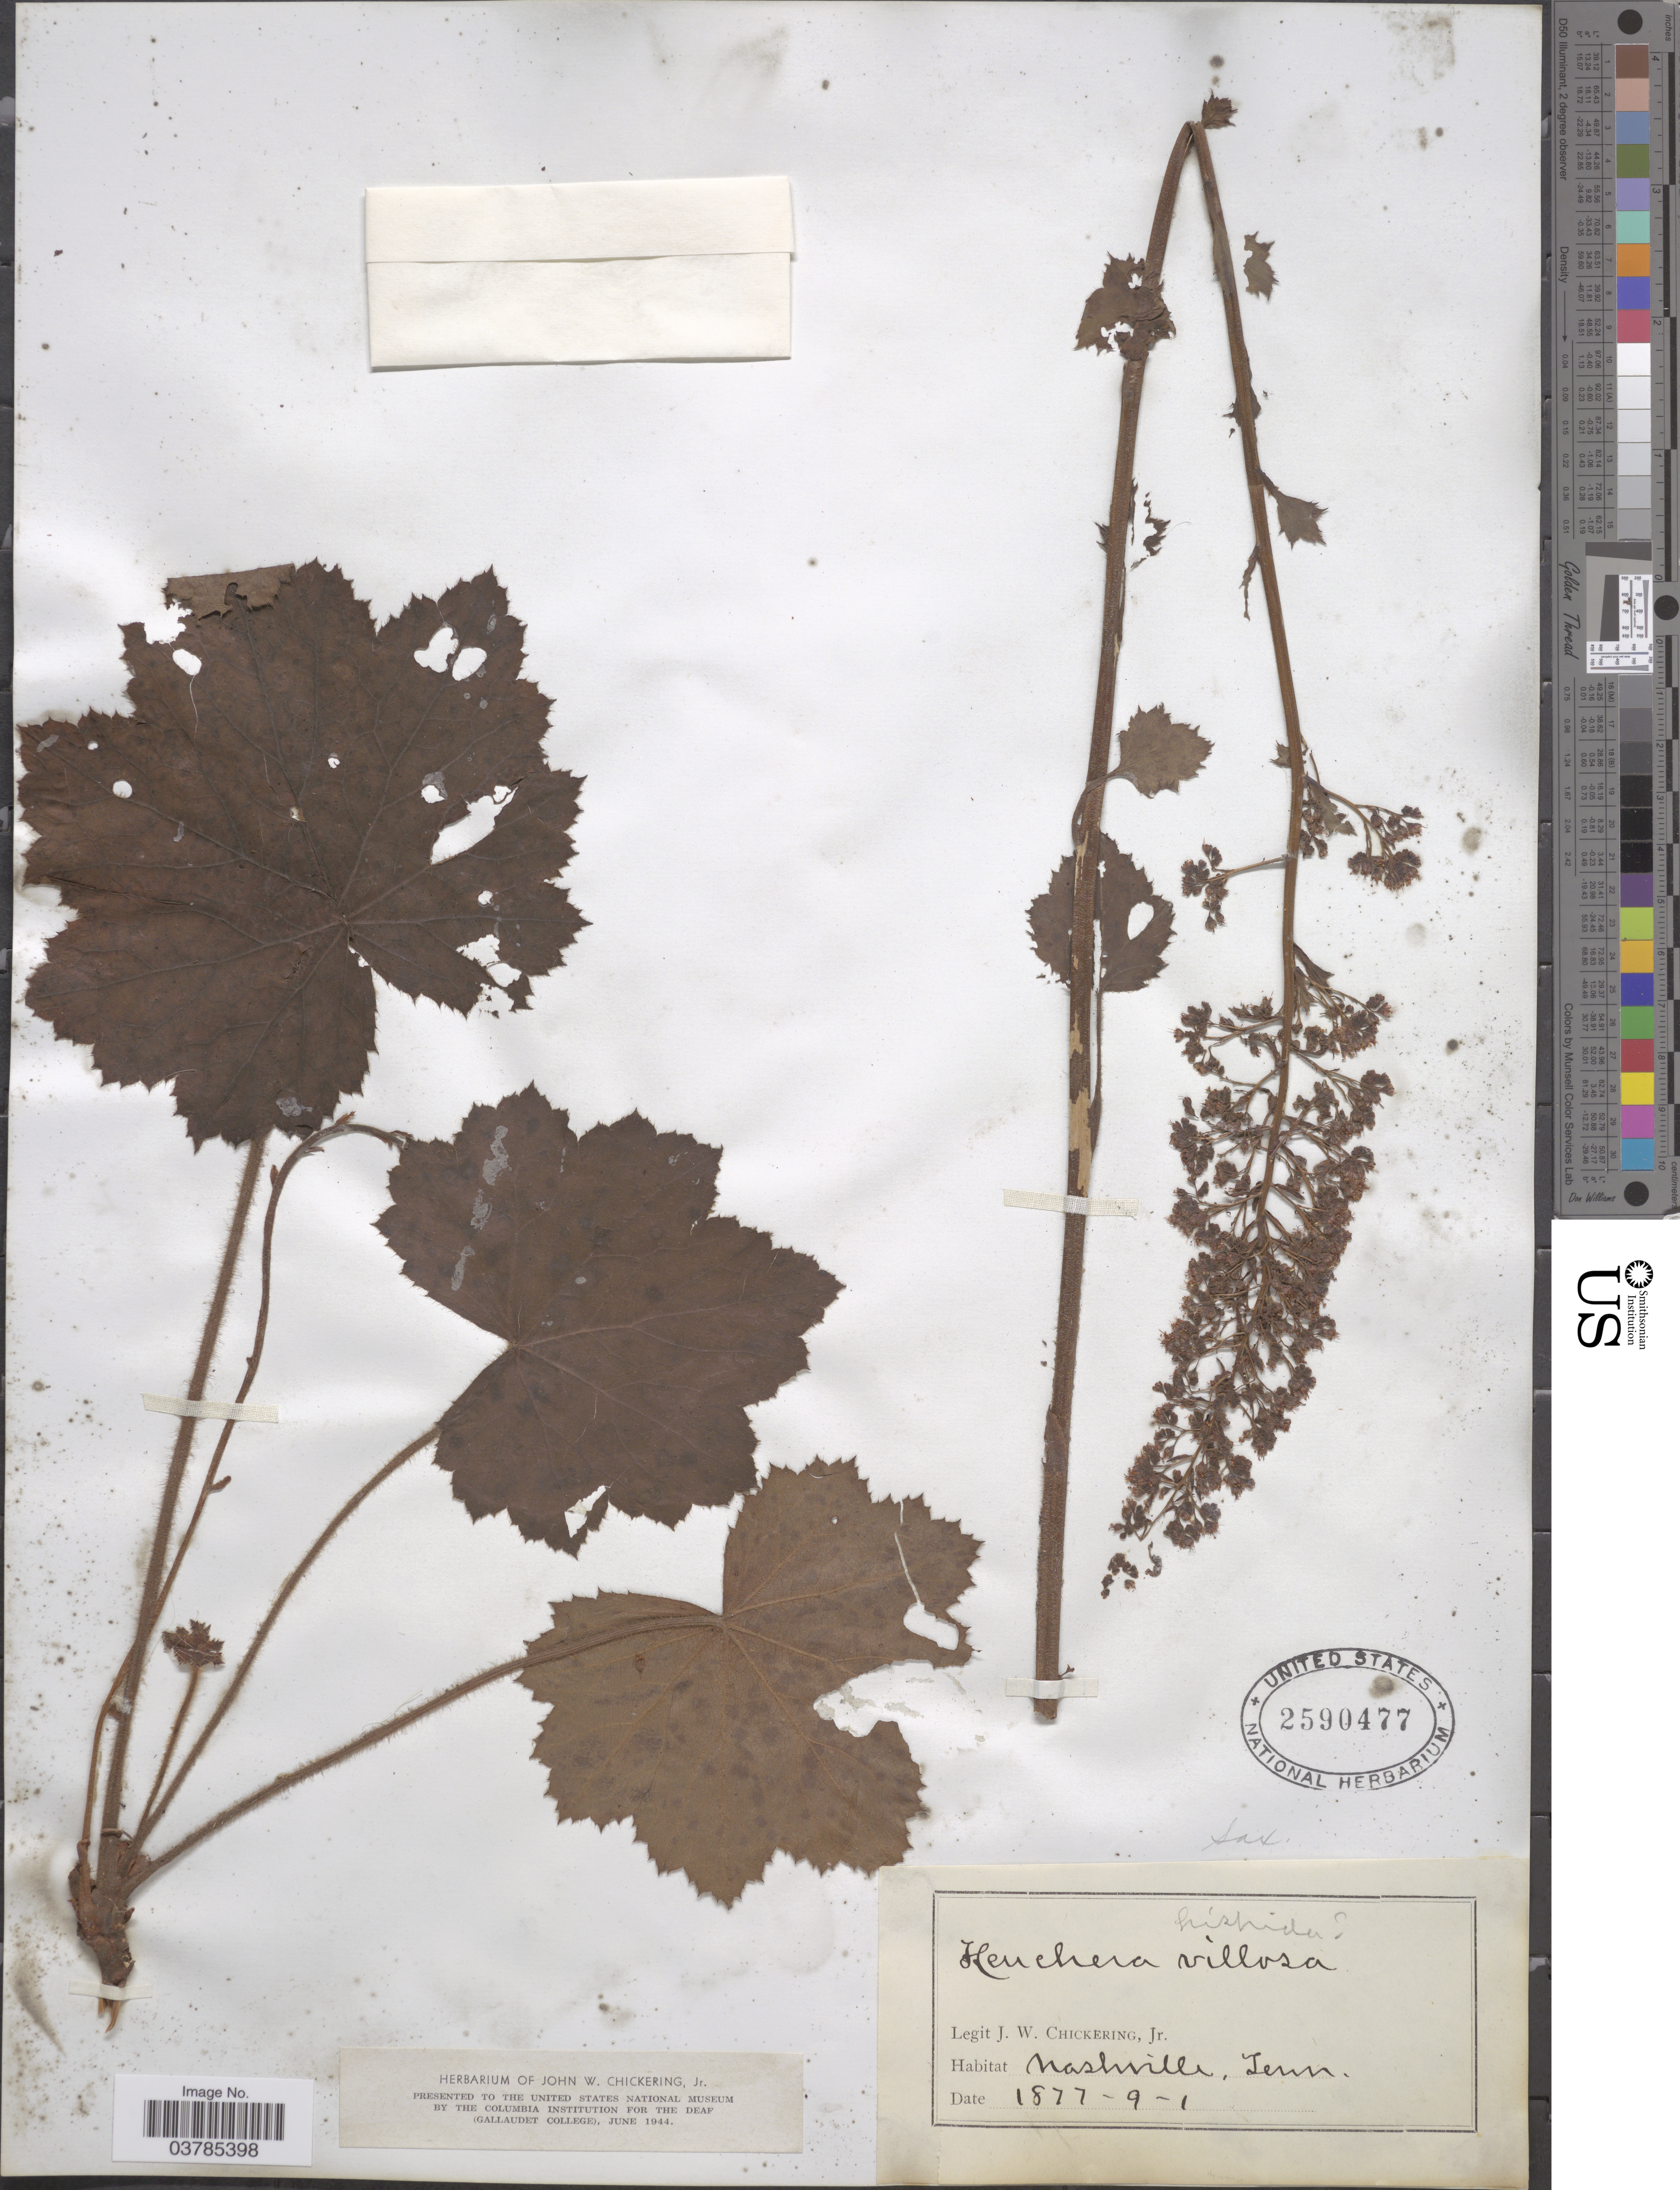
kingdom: Plantae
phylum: Tracheophyta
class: Magnoliopsida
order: Saxifragales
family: Saxifragaceae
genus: Heuchera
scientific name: Heuchera villosa var. macrorhiza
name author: (Small) Rosend. et al.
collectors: J. W. Chickering Jr.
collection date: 1877-09-01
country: United States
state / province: Tennessee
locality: Nashville.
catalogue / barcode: US 2590477